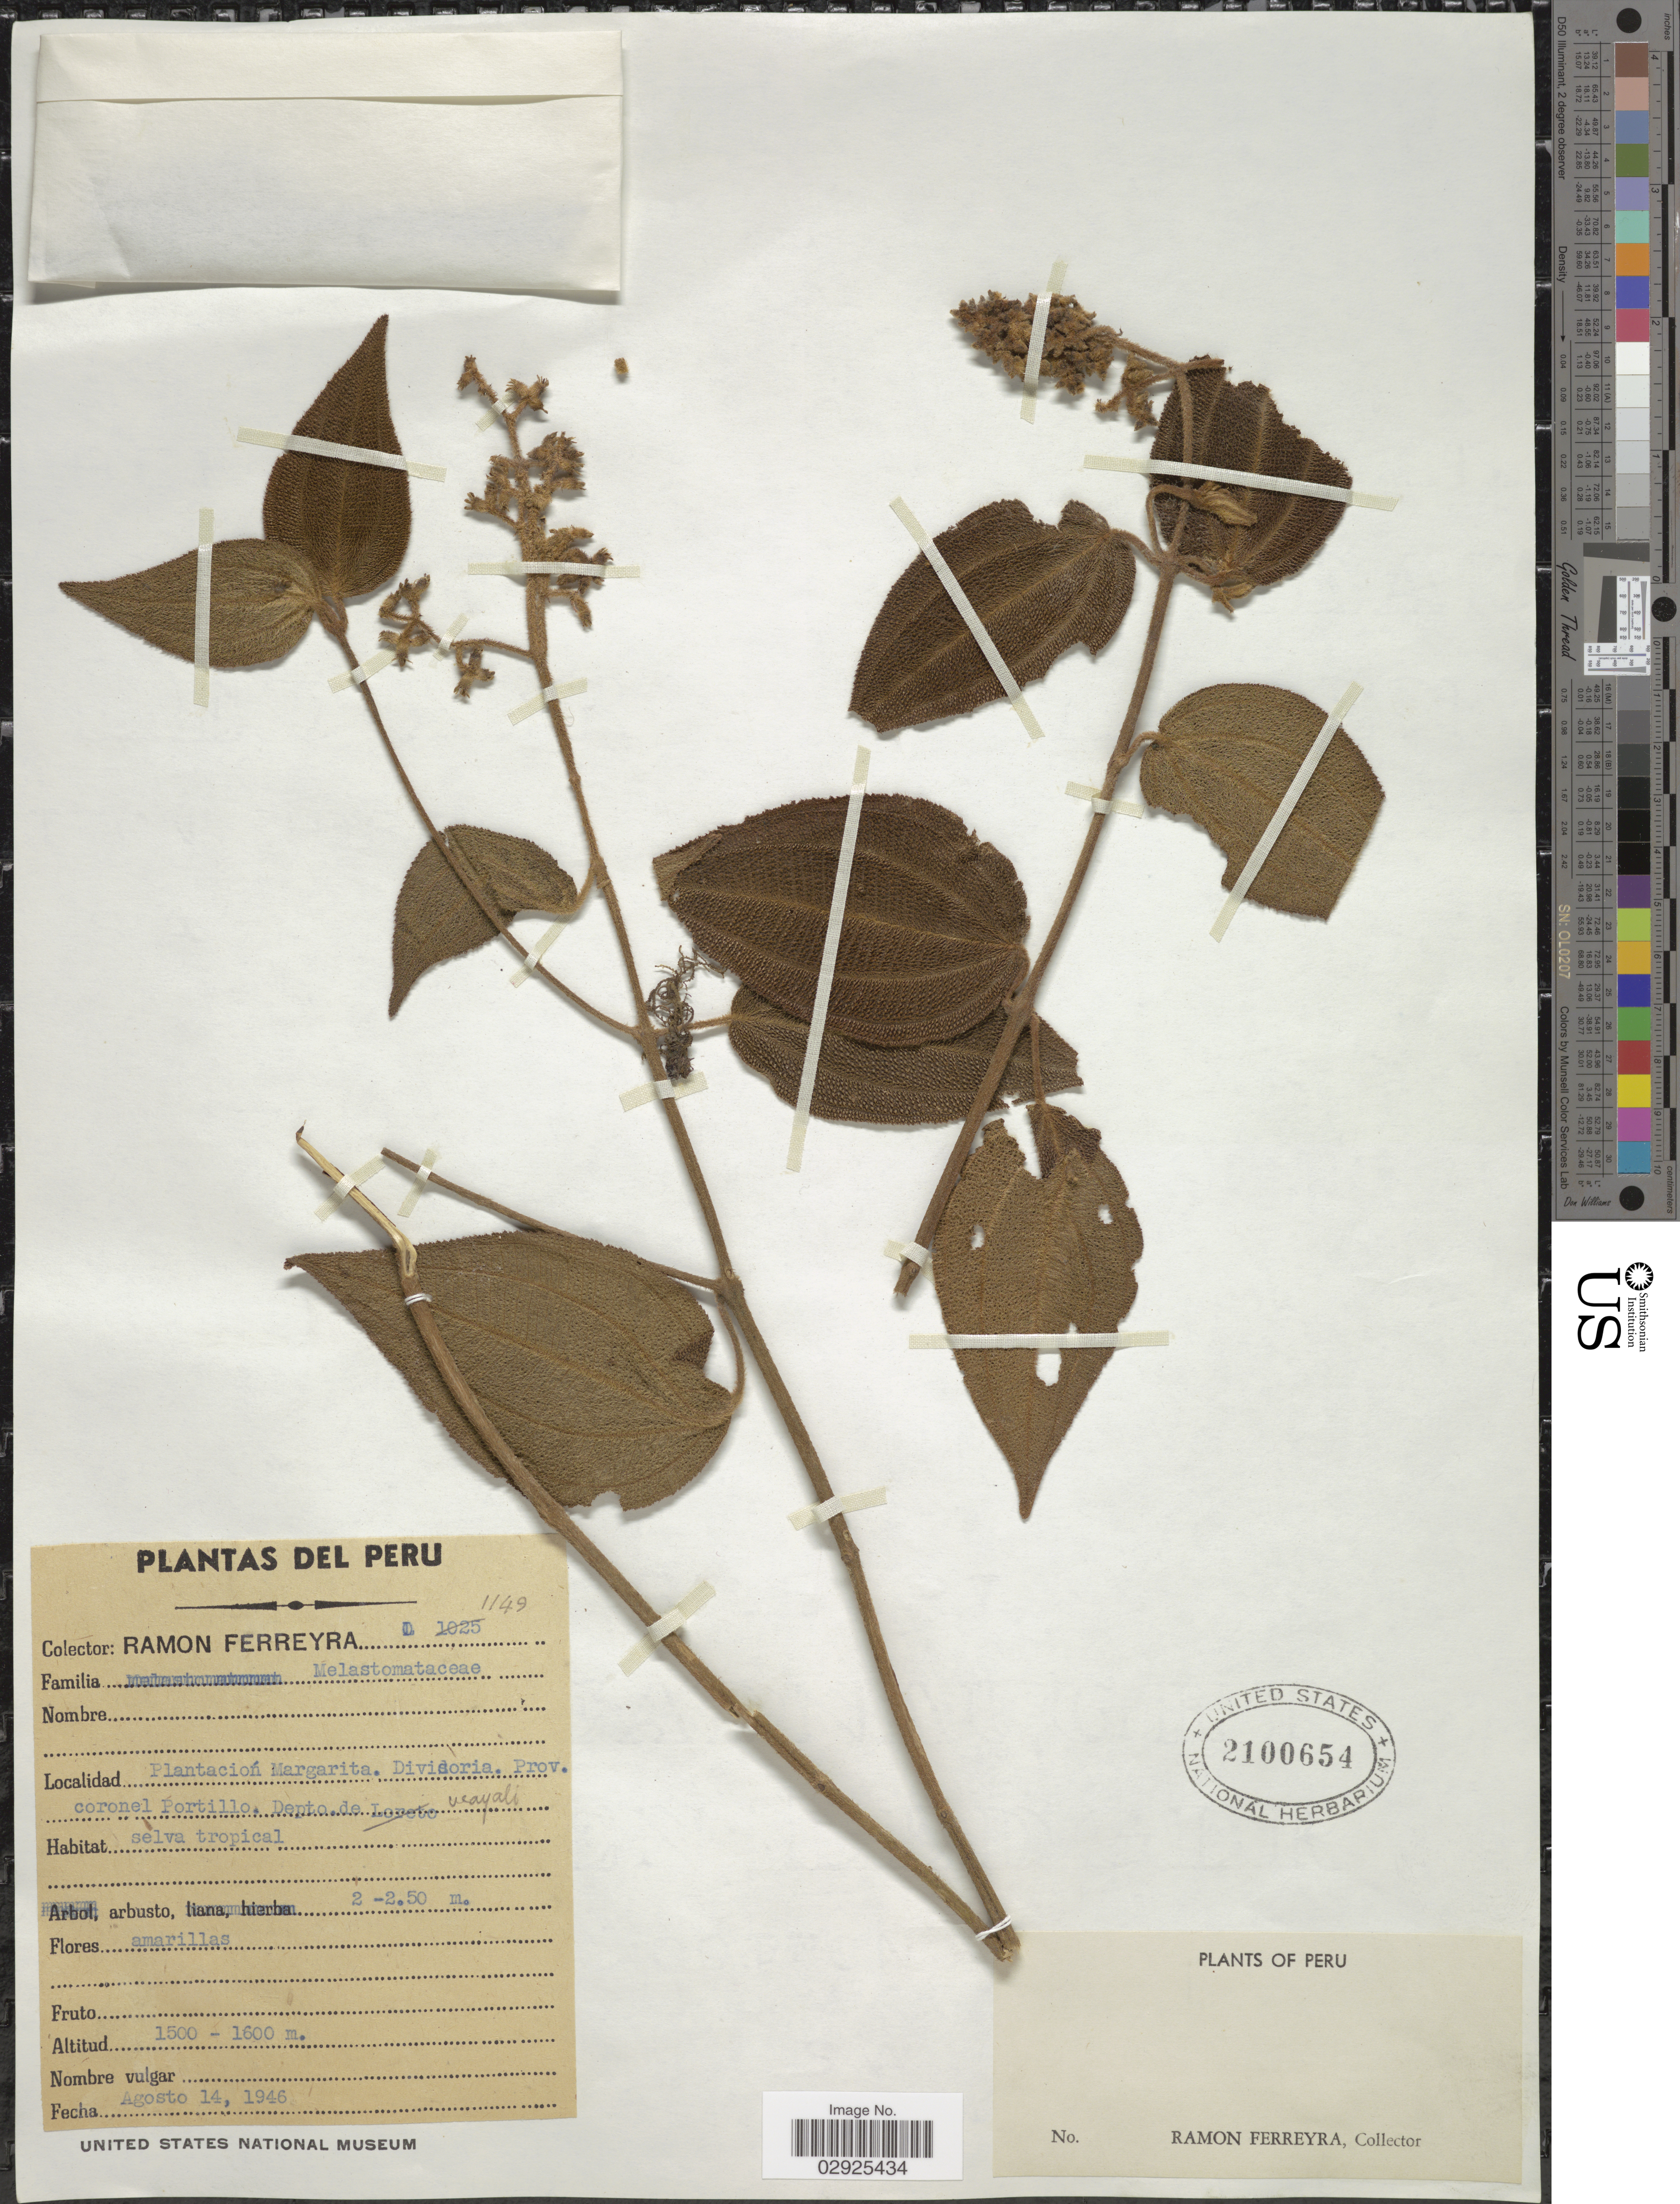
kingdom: Plantae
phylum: Tracheophyta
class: Magnoliopsida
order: Myrtales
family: Melastomataceae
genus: Miconia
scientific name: Miconia sp.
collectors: R. A. Ferreyra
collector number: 1149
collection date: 1946-08-14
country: Peru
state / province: Ucayali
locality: Plantaciòn Margarita, Divisoria, Prov. coronel Portillo, Depto. de Ucayali.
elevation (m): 1500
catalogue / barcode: US 2100654